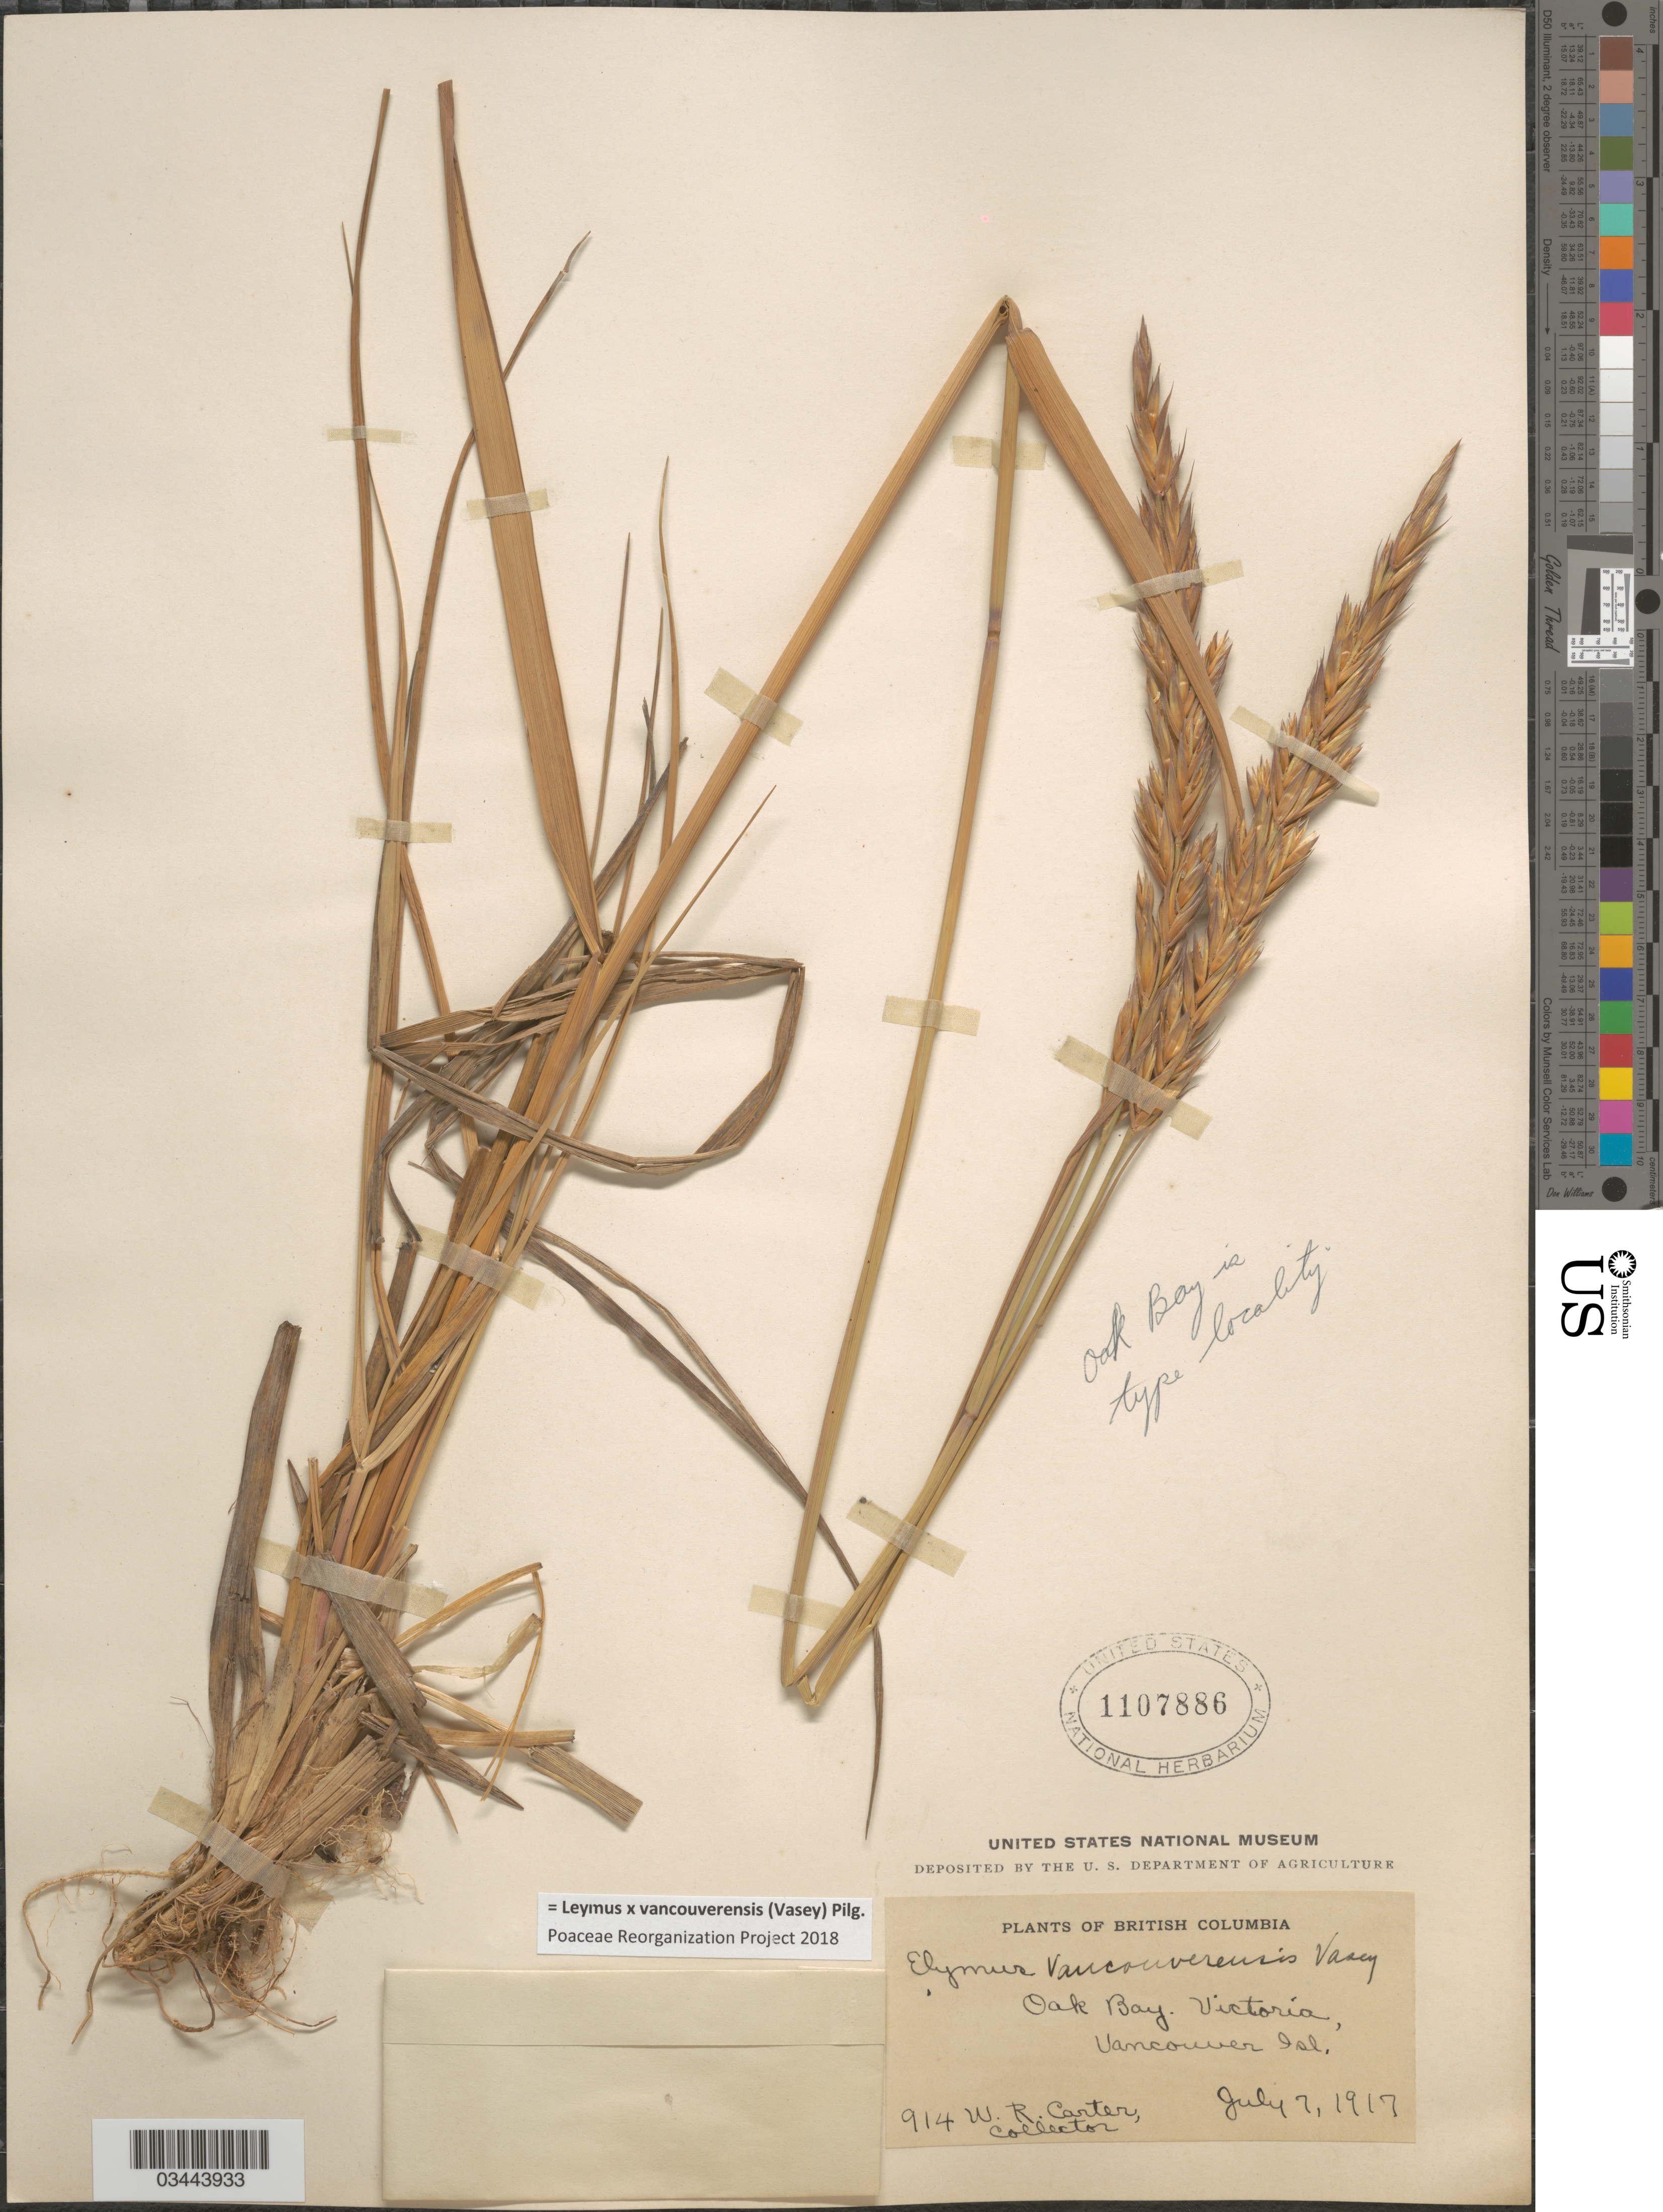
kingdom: Plantae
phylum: Tracheophyta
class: Liliopsida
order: Poales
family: Poaceae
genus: Leymus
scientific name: Leymus x vancouverensis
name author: (Vasey) Pilg.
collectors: W. R. Carter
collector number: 914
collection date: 1917-07-07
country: Canada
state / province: British Columbia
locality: Oak Bay. Victoria, Vancouver Island.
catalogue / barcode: US 1107886